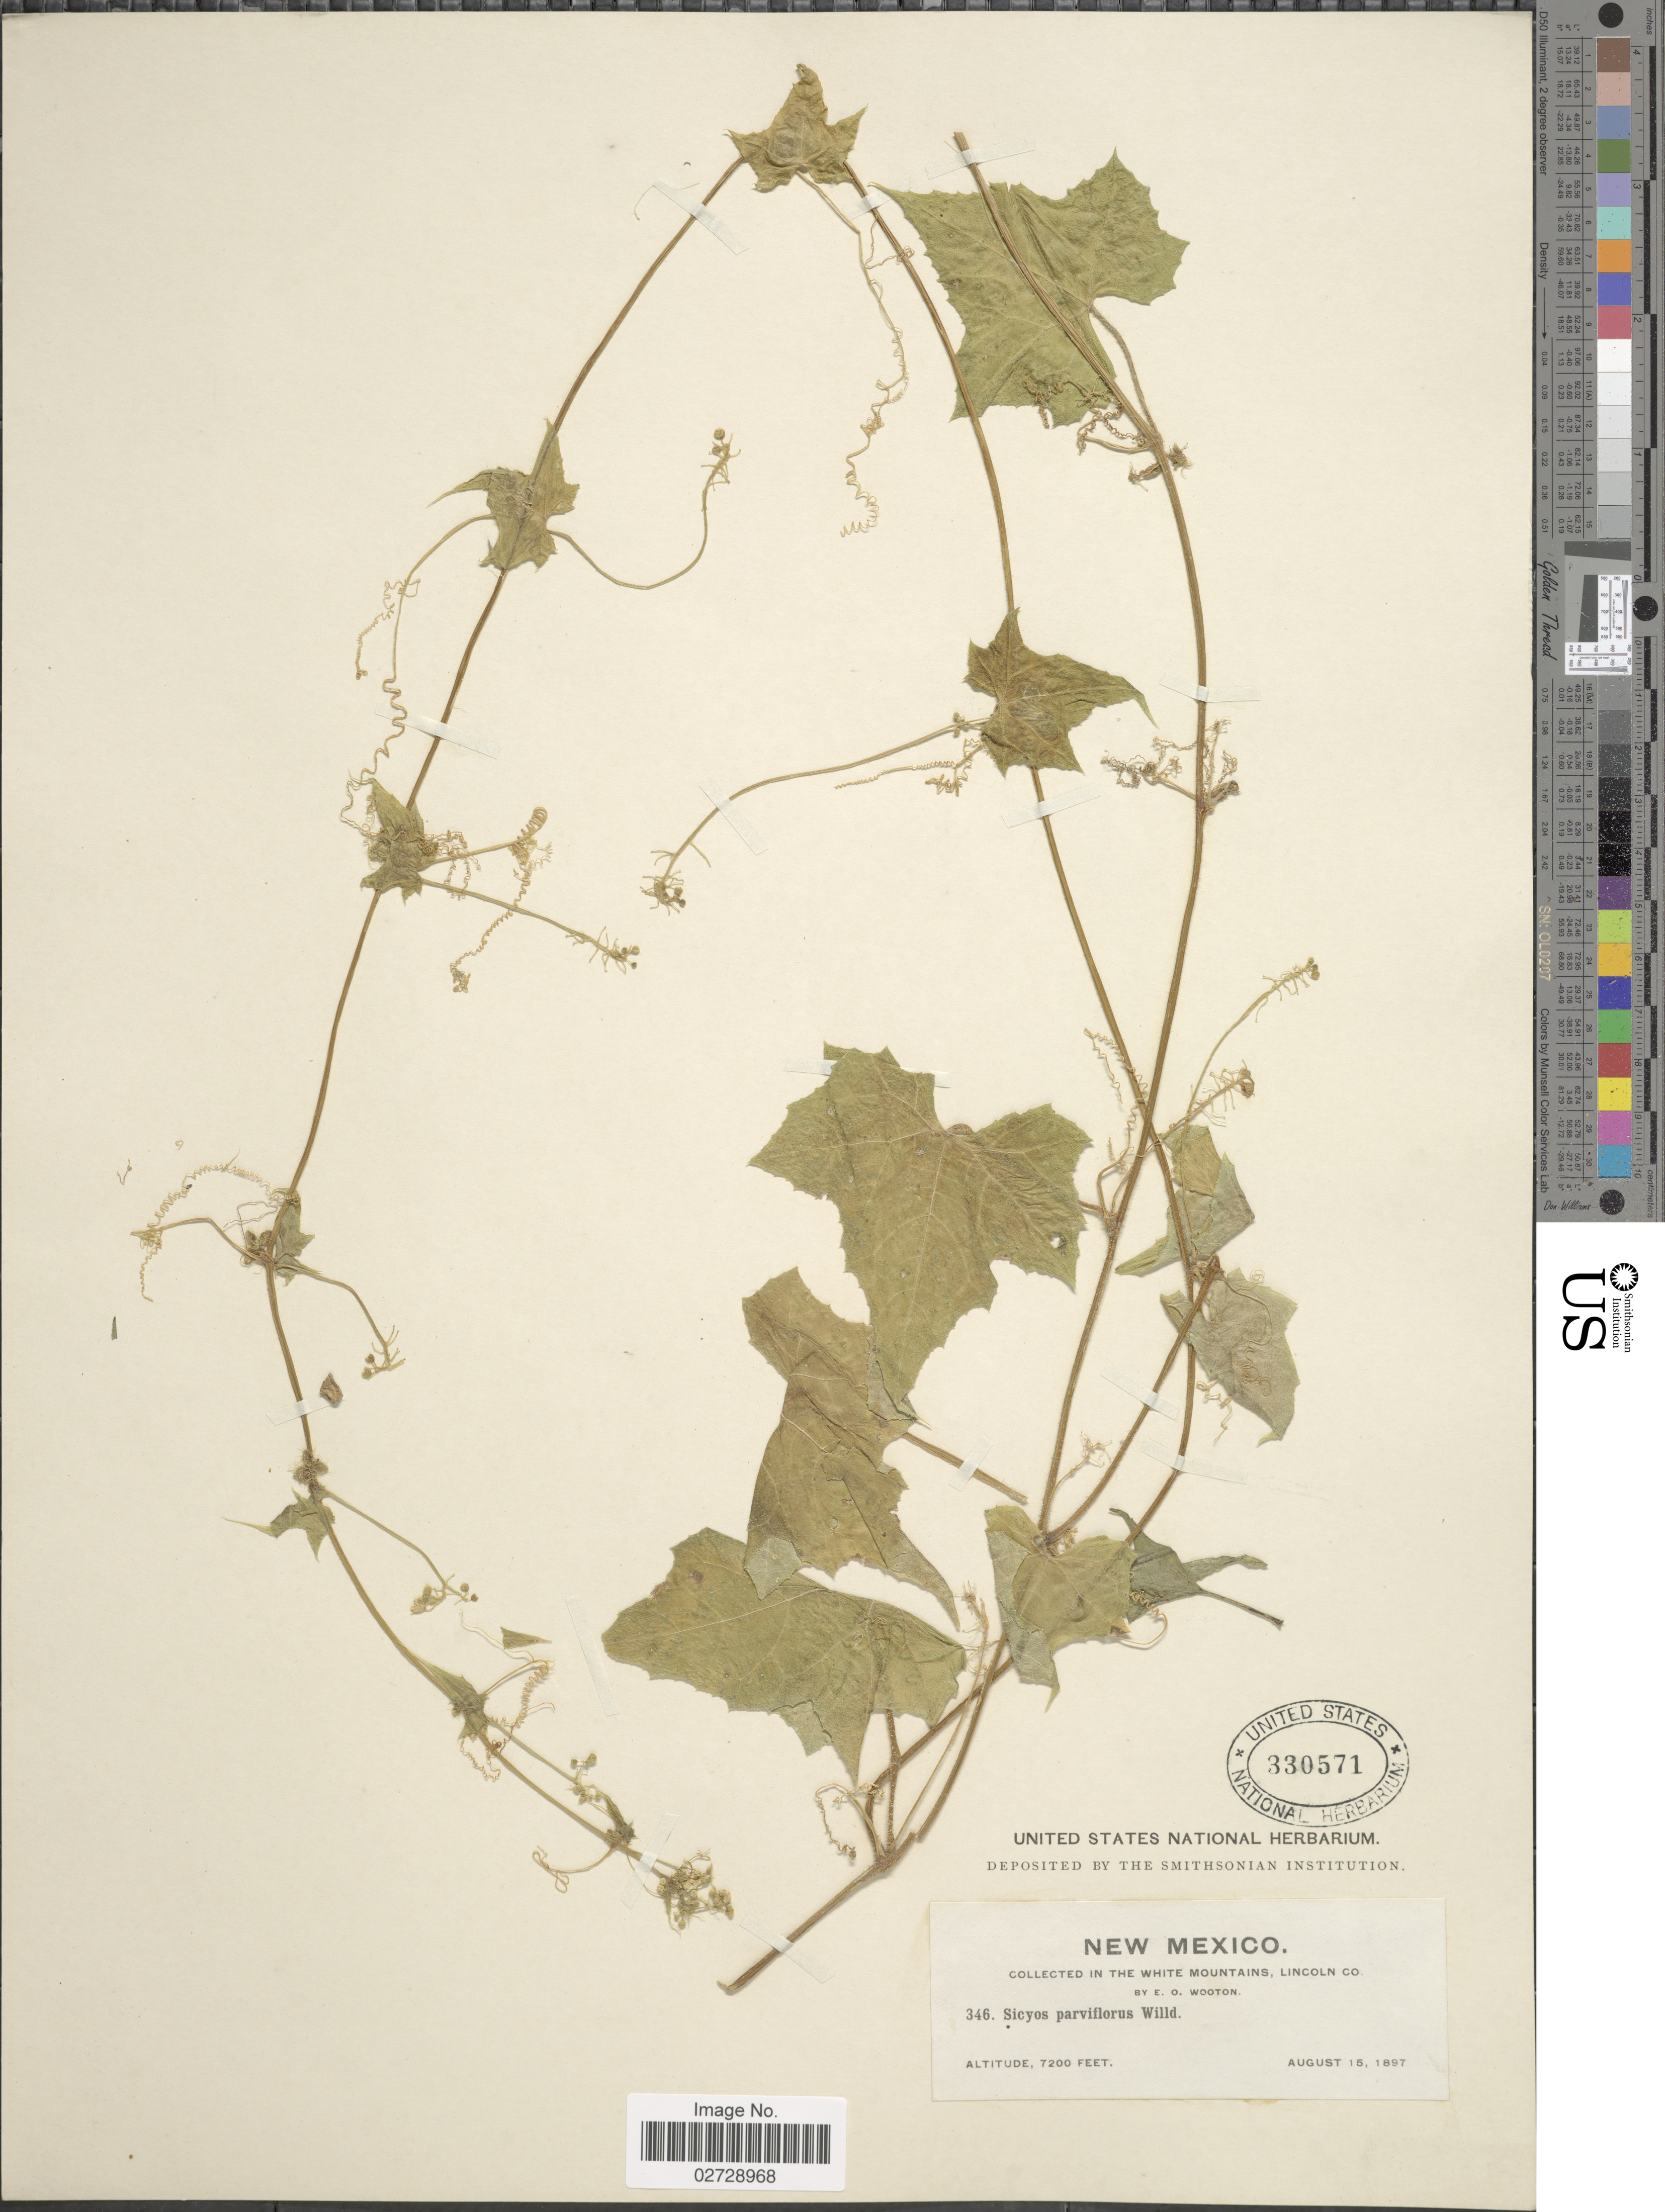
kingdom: Plantae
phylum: Tracheophyta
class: Magnoliopsida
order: Cucurbitales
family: Cucurbitaceae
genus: Sicyos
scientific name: Sicyos parviflorus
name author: Willd.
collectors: E. O. Wooton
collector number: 346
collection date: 1897-08-15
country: United States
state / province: New Mexico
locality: In The White Mountains, Lincoln Co.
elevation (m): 2195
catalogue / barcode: US 330571